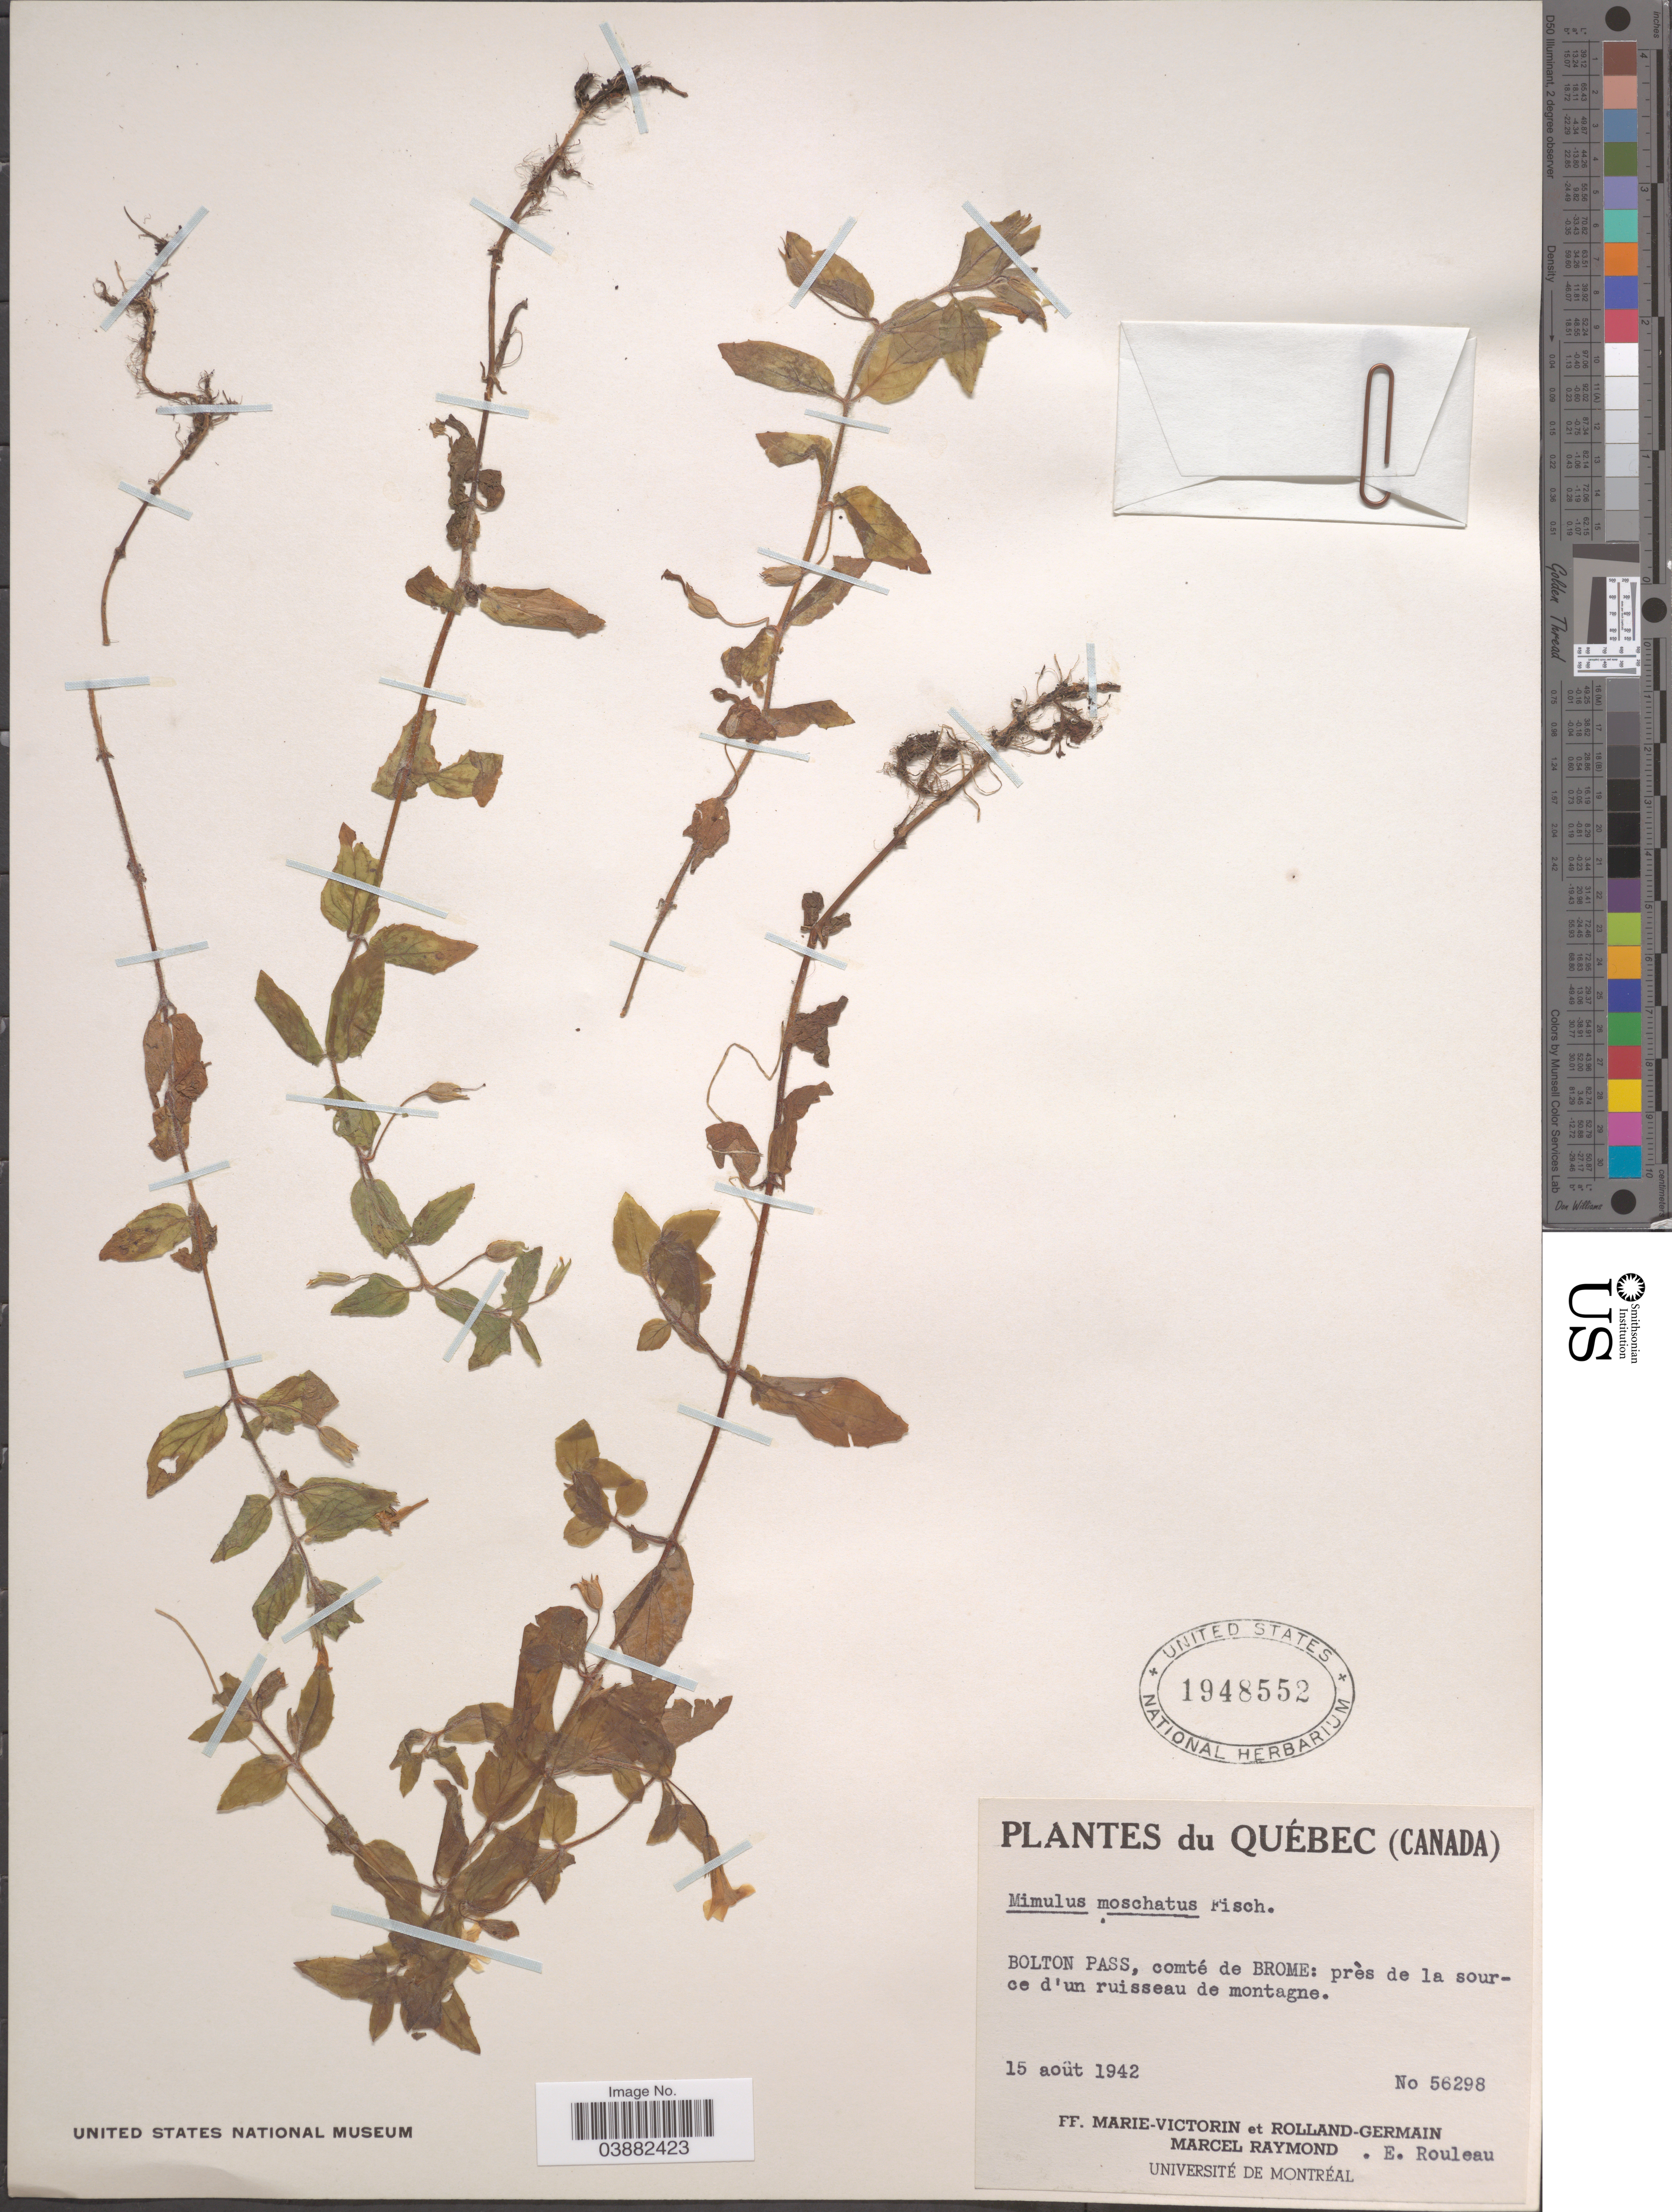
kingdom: Plantae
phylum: Tracheophyta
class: Magnoliopsida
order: Lamiales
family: Phrymaceae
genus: Mimulus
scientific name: Mimulus moschatus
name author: Douglas ex Lindl.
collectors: F. Marie-Victorin, Rolland-Germain, M. Raymond & E. Rouleau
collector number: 56298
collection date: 1942-08-15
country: Canada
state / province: Quebec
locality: Bolton Pass, comté de Brome: près de la source d'un ruisseau de montagne.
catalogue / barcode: US 1948552